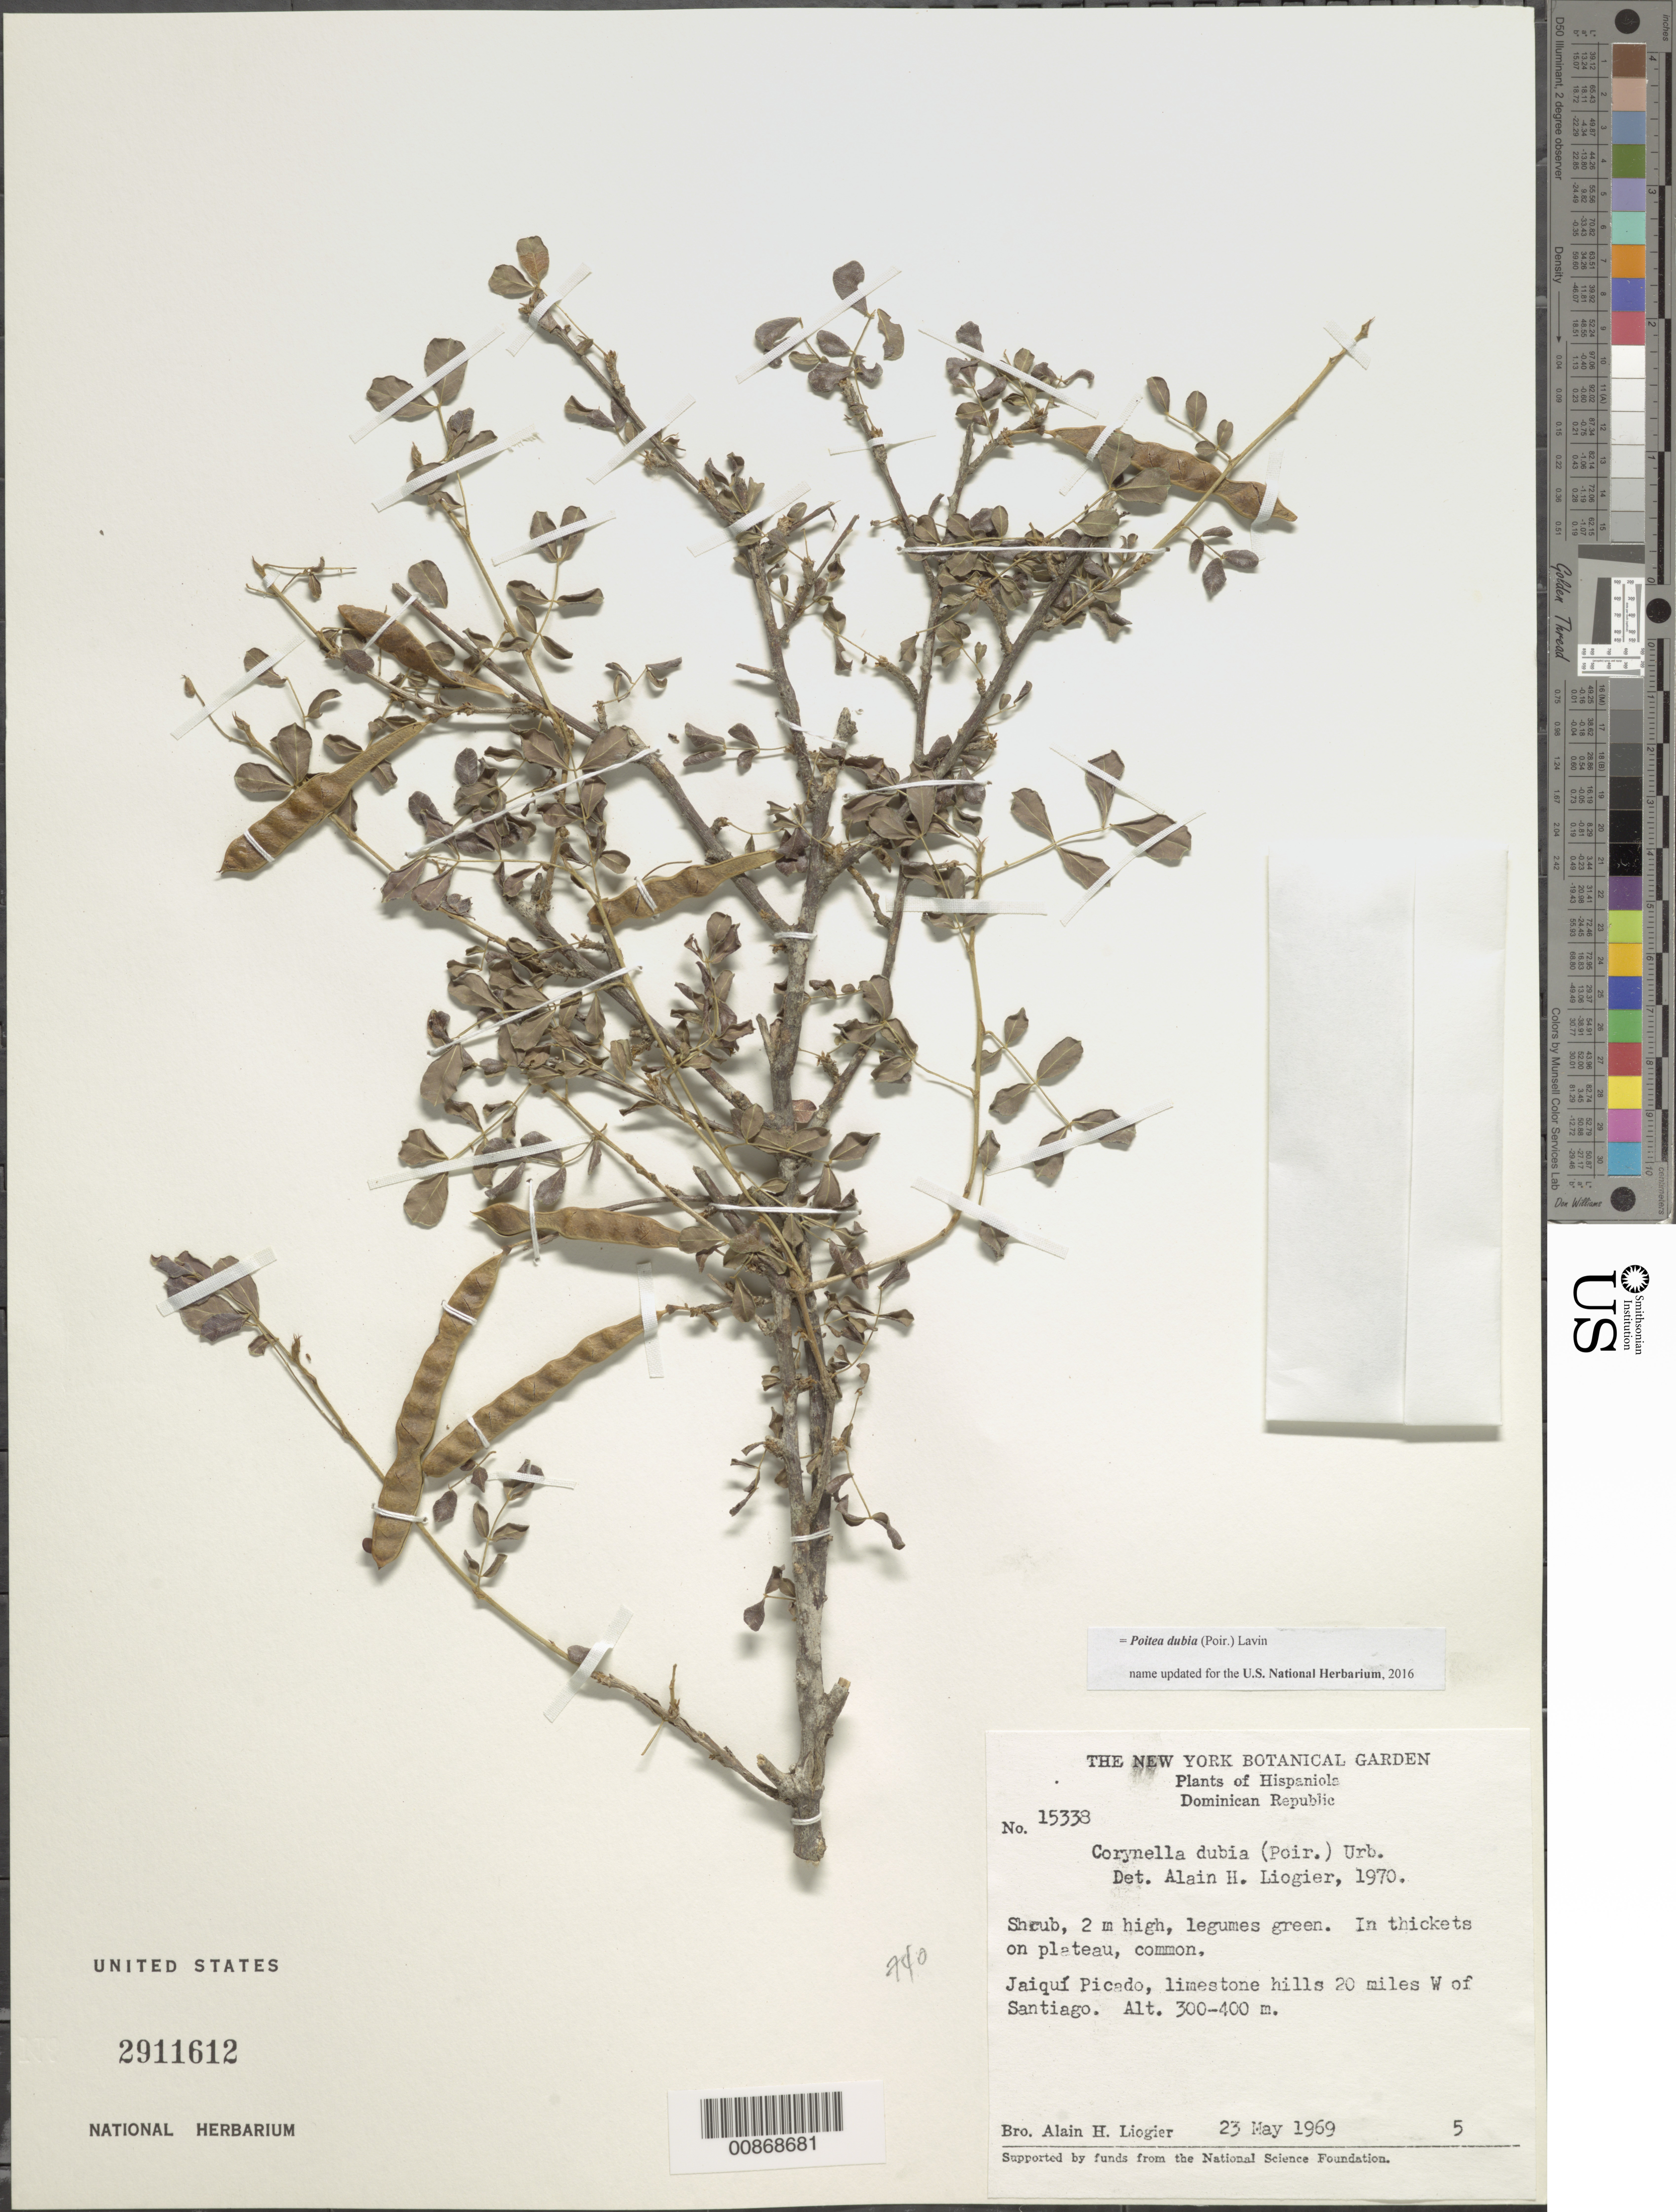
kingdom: Plantae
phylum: Tracheophyta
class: Magnoliopsida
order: Fabales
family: Fabaceae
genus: Poitea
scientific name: Poitea dubia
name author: (Poir.) Lavin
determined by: Liogier, Alain H.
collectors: A. H. Liogier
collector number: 15338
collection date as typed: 23 May 1969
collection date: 1969-05-23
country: Dominican Republic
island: Hispaniola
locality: Jaiquí Picado, limestone hills 20 miles W of Santiago.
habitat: In thickets on plateau.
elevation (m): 300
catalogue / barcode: US 2911612